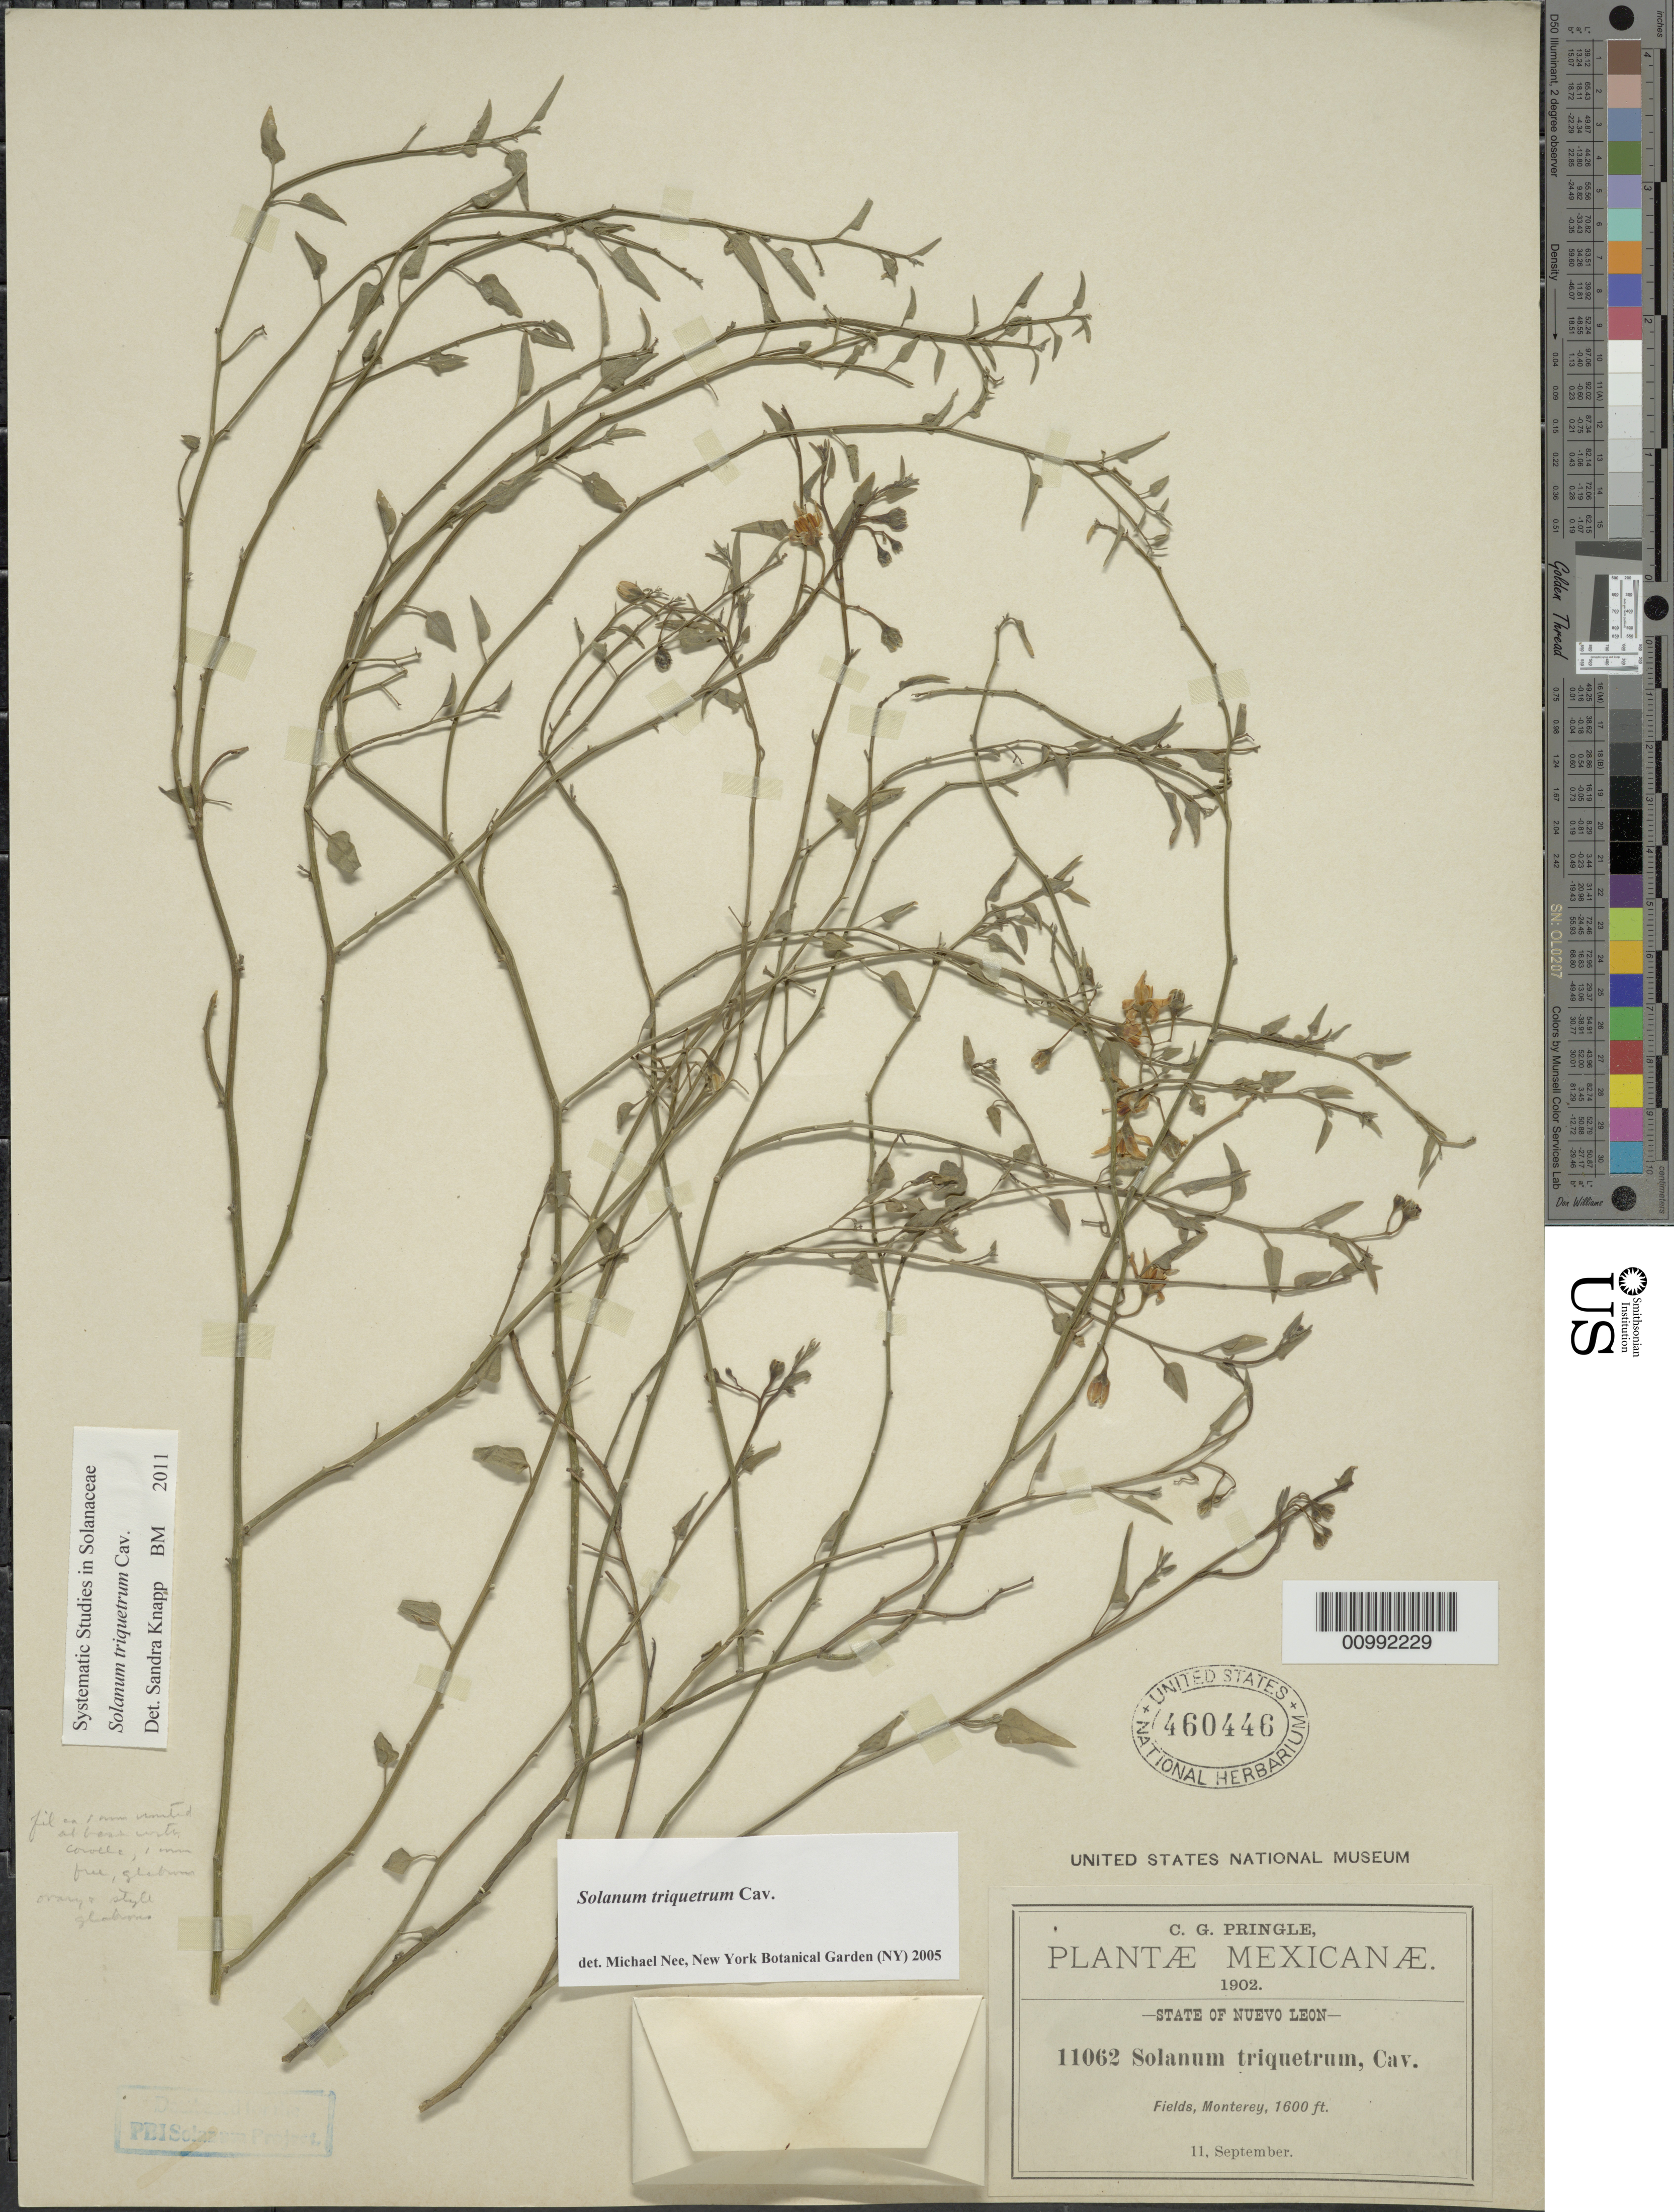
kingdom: Plantae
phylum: Tracheophyta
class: Magnoliopsida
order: Solanales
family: Solanaceae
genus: Solanum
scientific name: Solanum triquetrum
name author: Cav.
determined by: Knapp, S. D.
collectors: C. G. Pringle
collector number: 11062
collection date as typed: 11 Sep 1902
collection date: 1902-09-11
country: Mexico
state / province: Nuevo León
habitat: fields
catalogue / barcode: US 460446